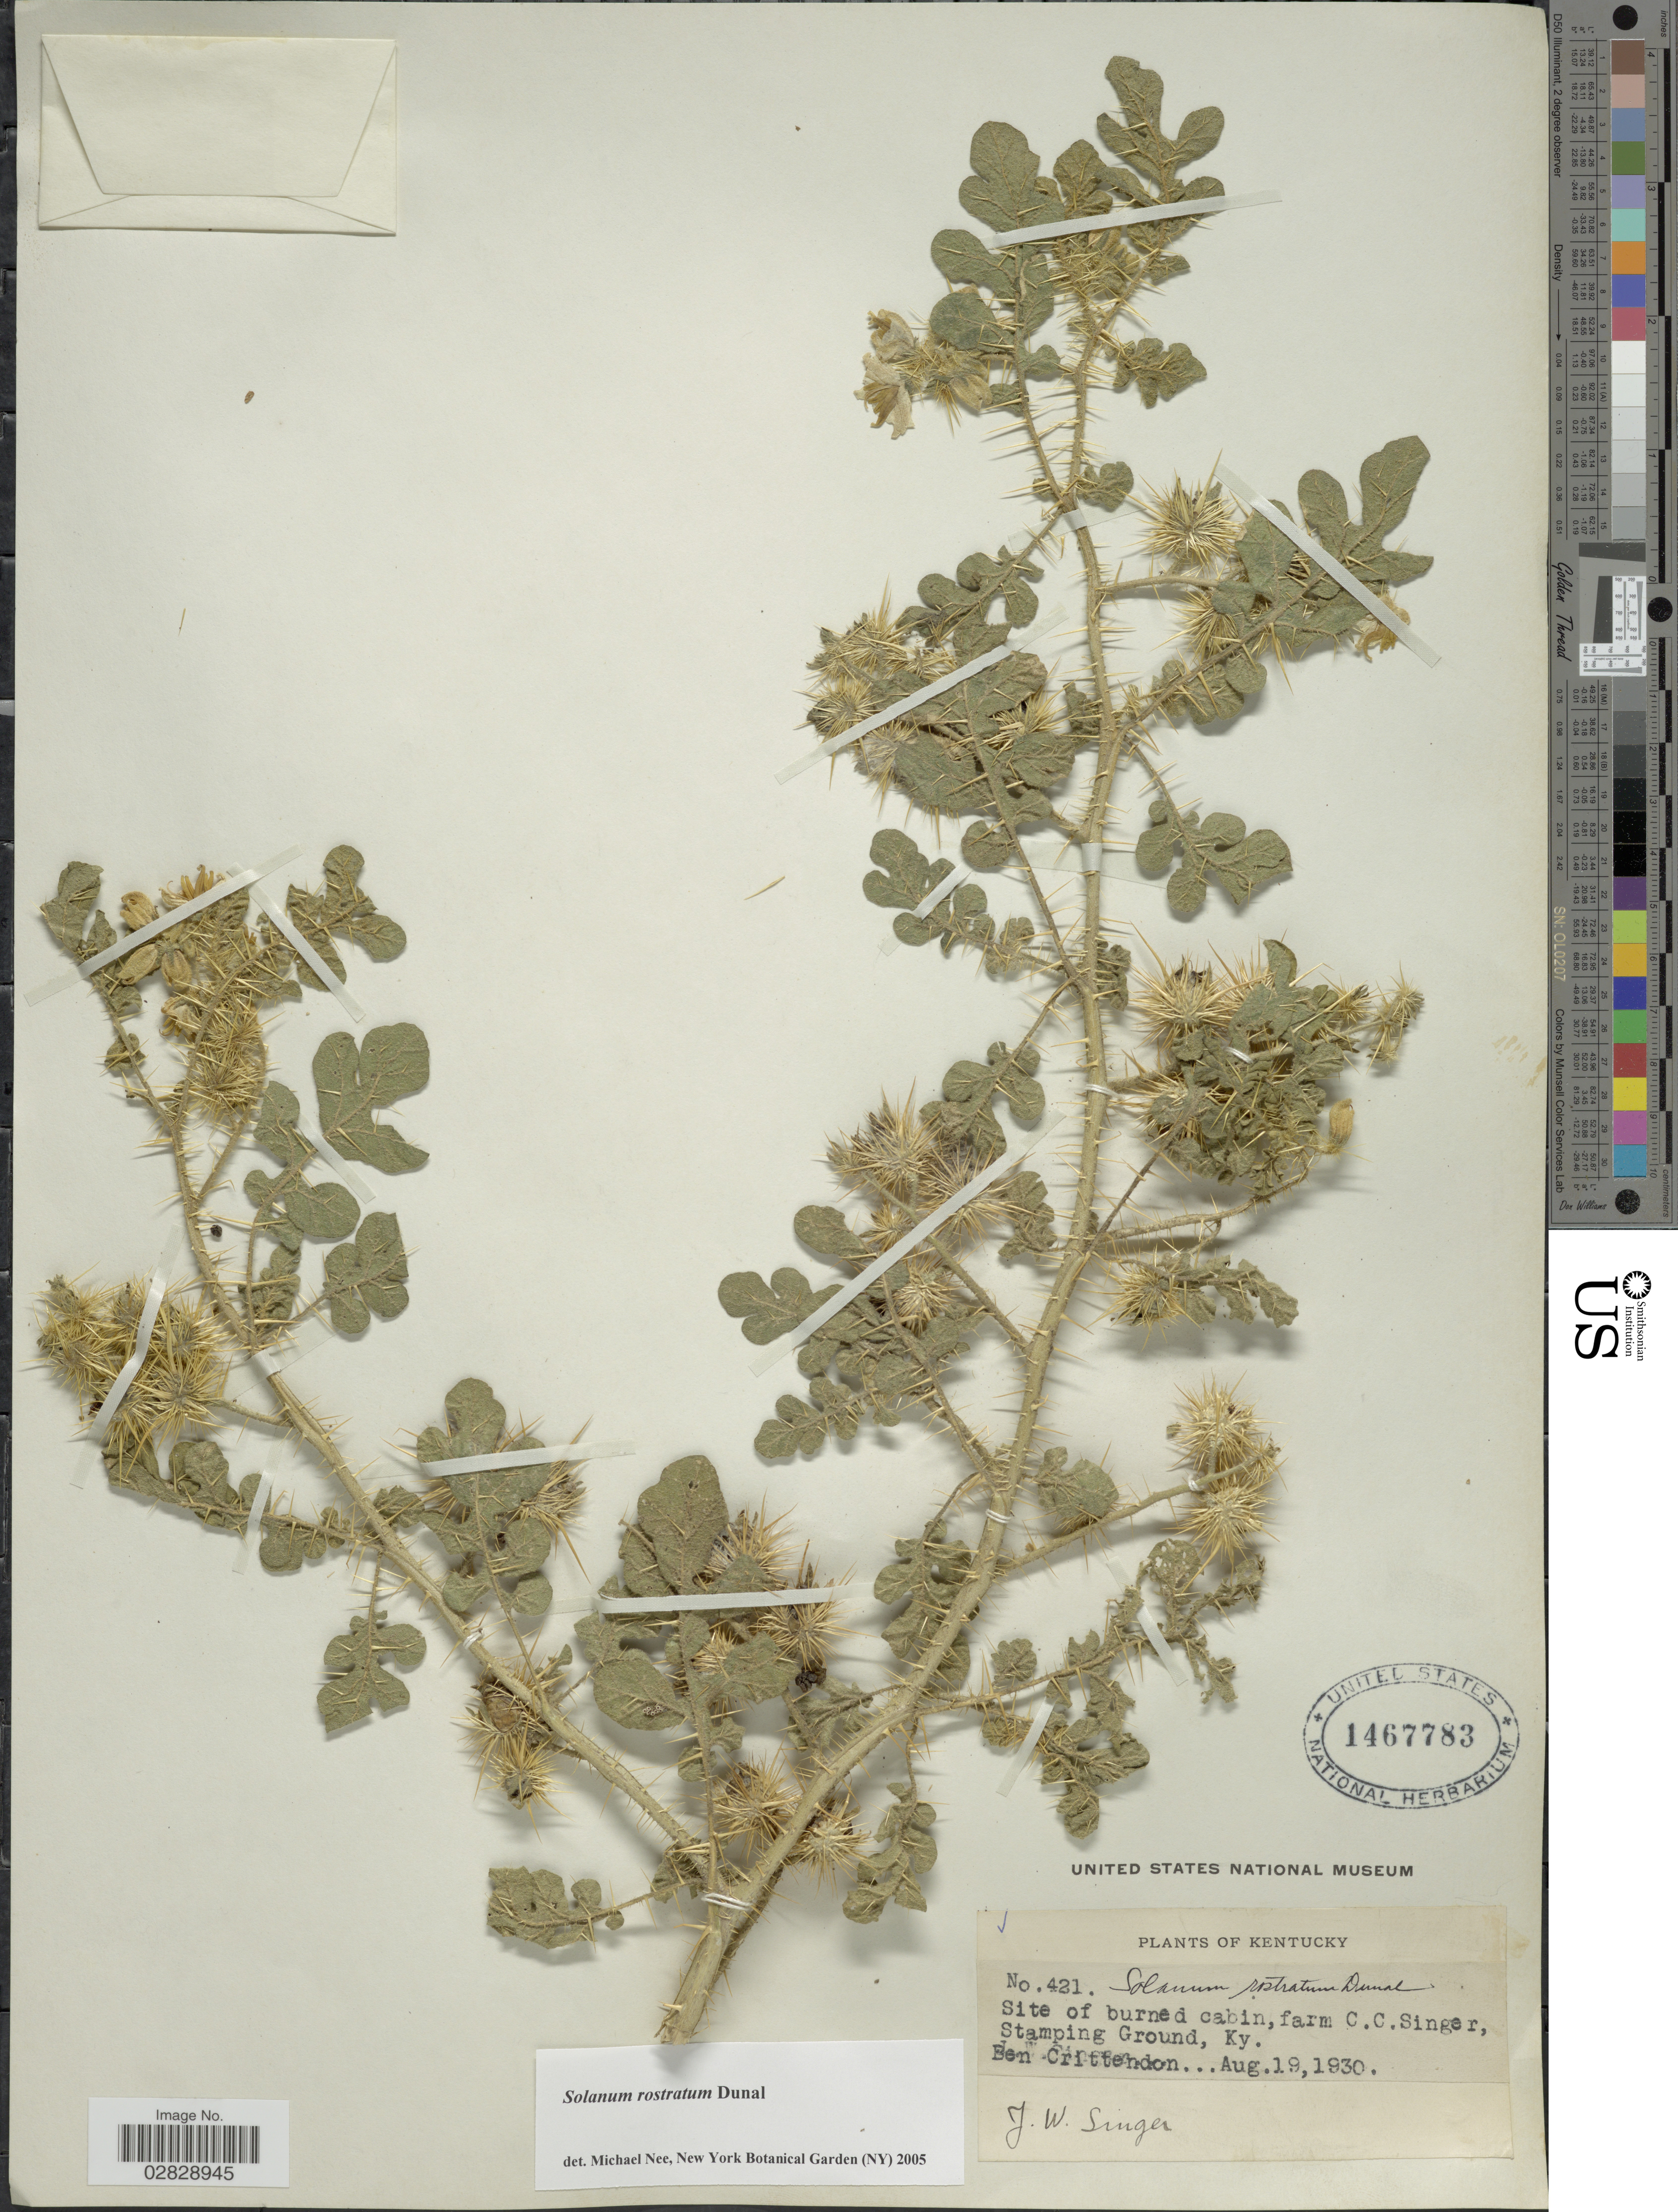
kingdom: Plantae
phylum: Tracheophyta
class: Magnoliopsida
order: Solanales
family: Solanaceae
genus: Solanum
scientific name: Solanum rostratum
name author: Dunal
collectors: B. Crittendon & J. EW. Singer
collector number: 421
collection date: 1930-08-19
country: United States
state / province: Kentucky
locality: Site of burned cabin, farm C.C. Singer, Stamping Ground.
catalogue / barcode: US 1467783